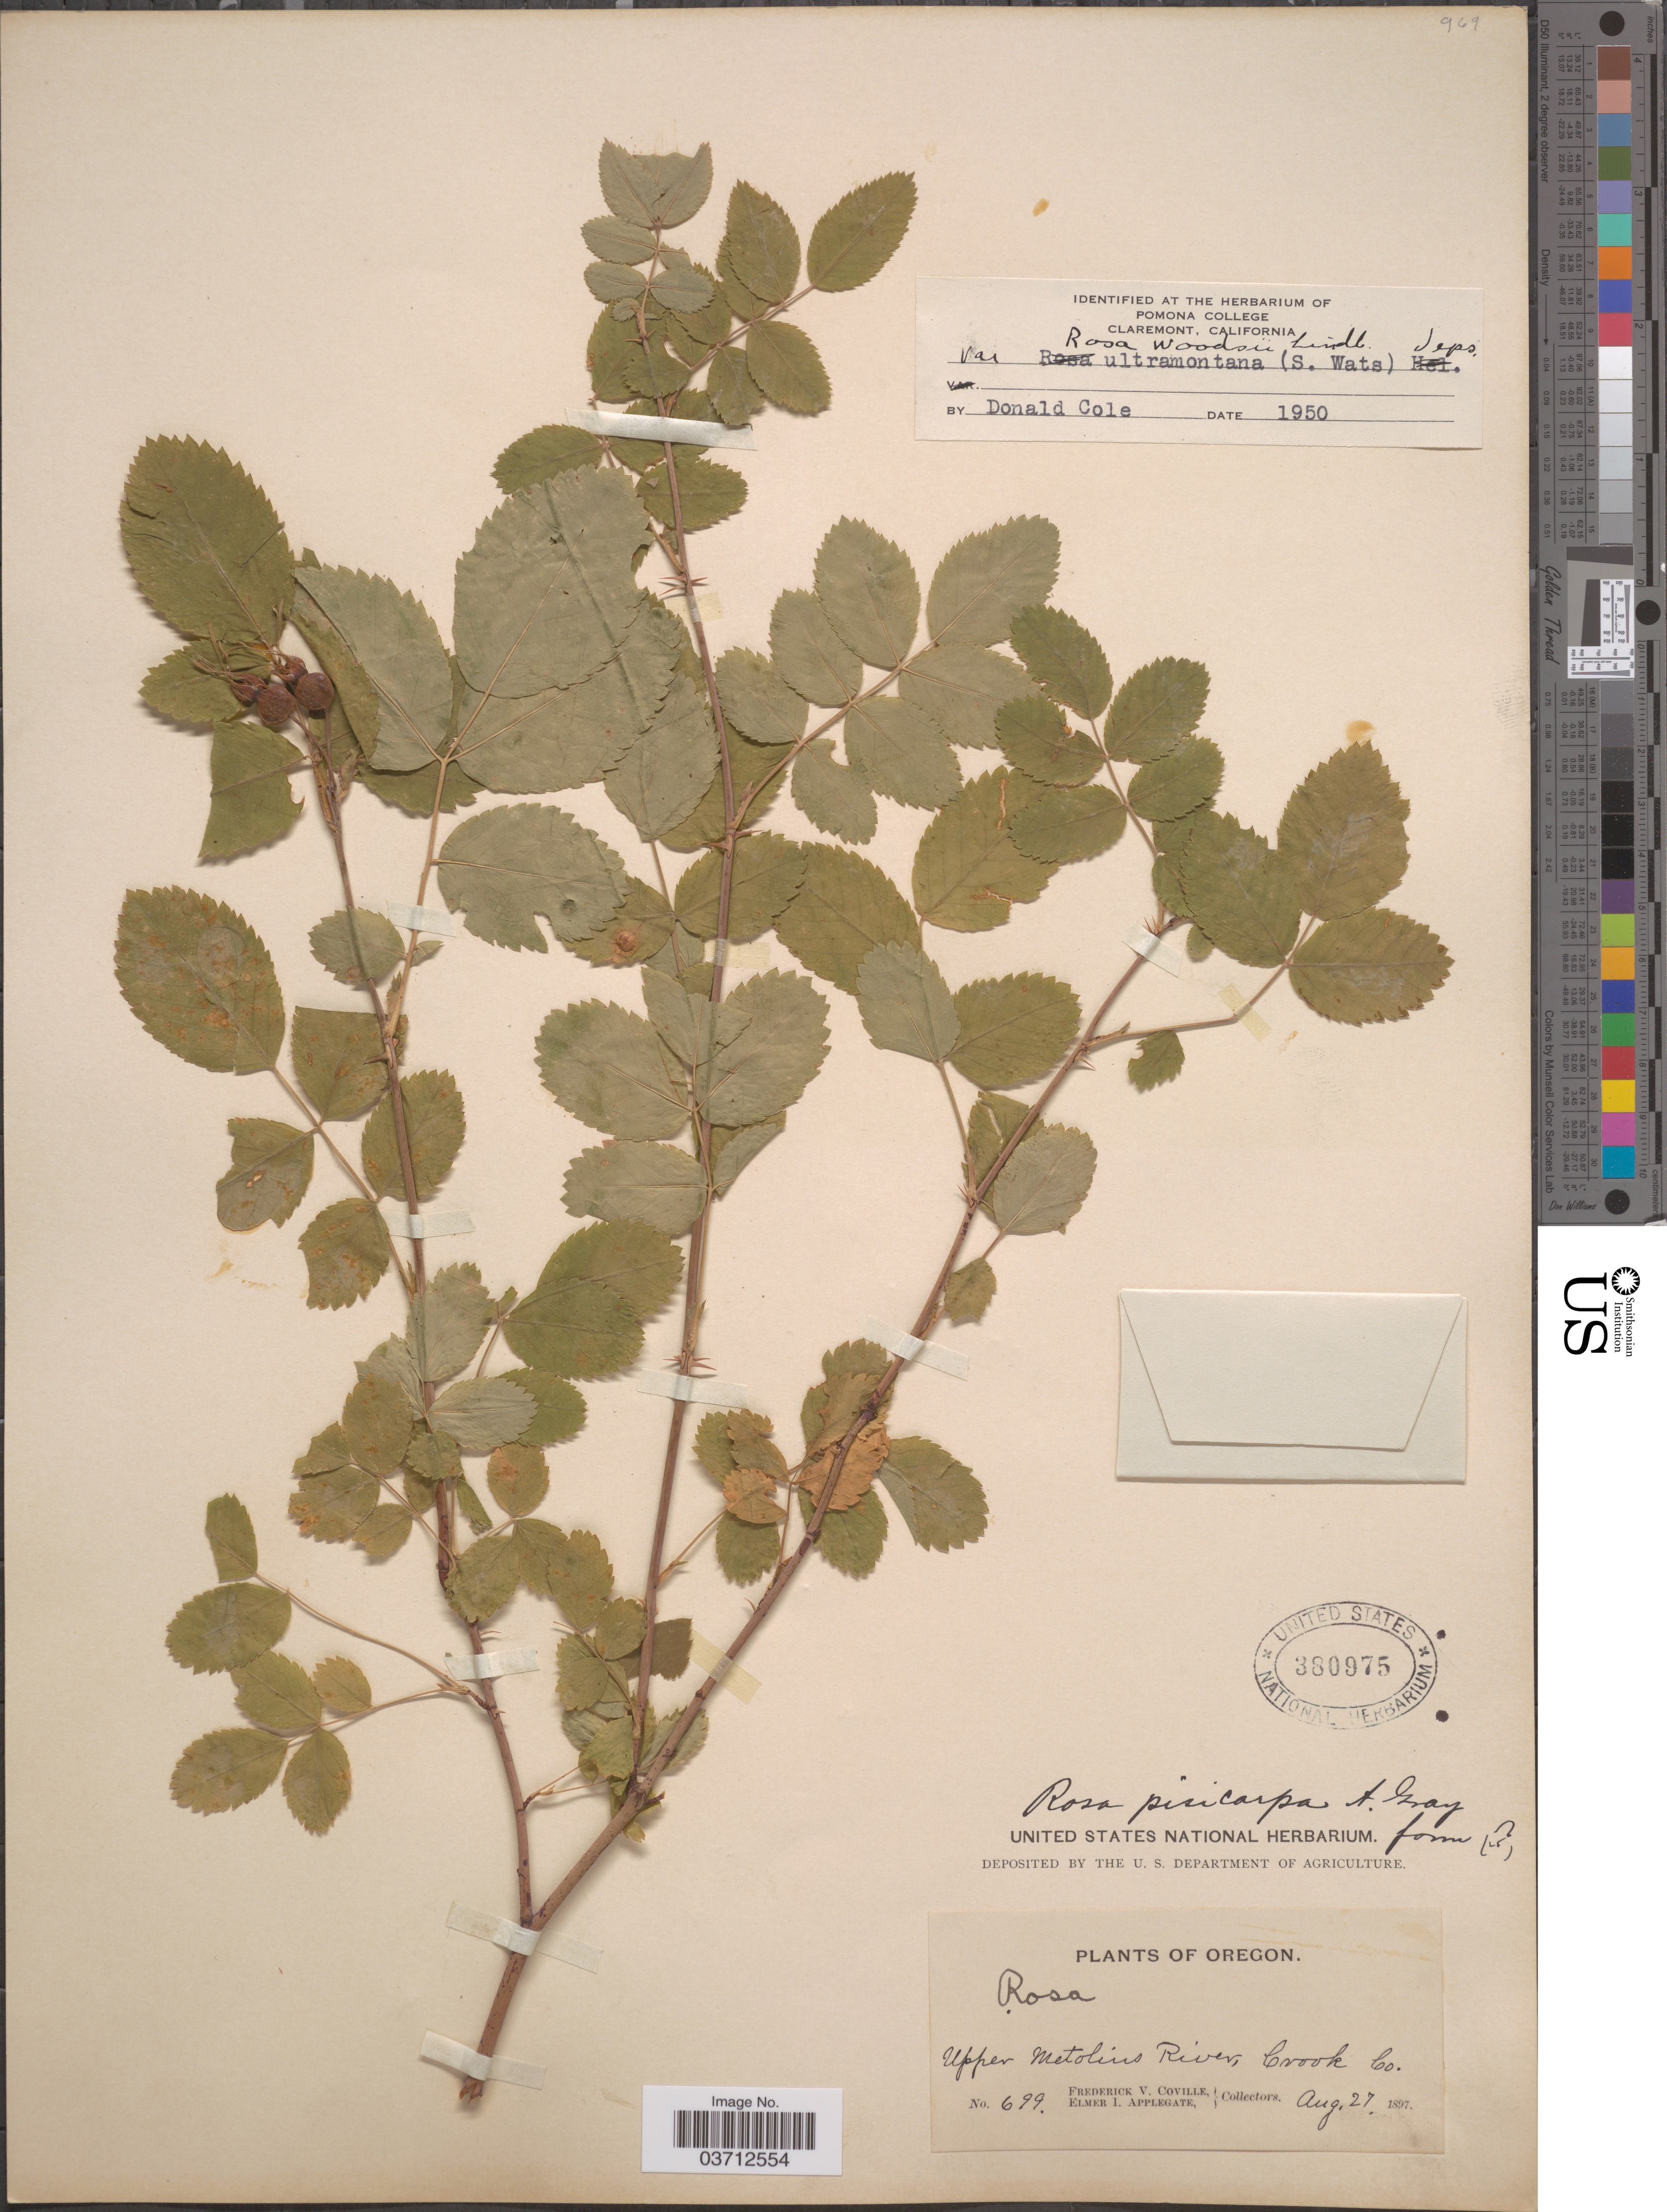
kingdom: Plantae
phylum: Tracheophyta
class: Magnoliopsida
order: Rosales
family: Rosaceae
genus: Rosa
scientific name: Rosa woodsii var. ultramontana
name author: Lindl.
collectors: F. V. Coville & E. I. Applegate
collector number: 699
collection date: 1897-08-27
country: United States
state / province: Oregon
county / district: Crook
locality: Upper Metolins River, Crook Co.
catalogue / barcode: US 380975